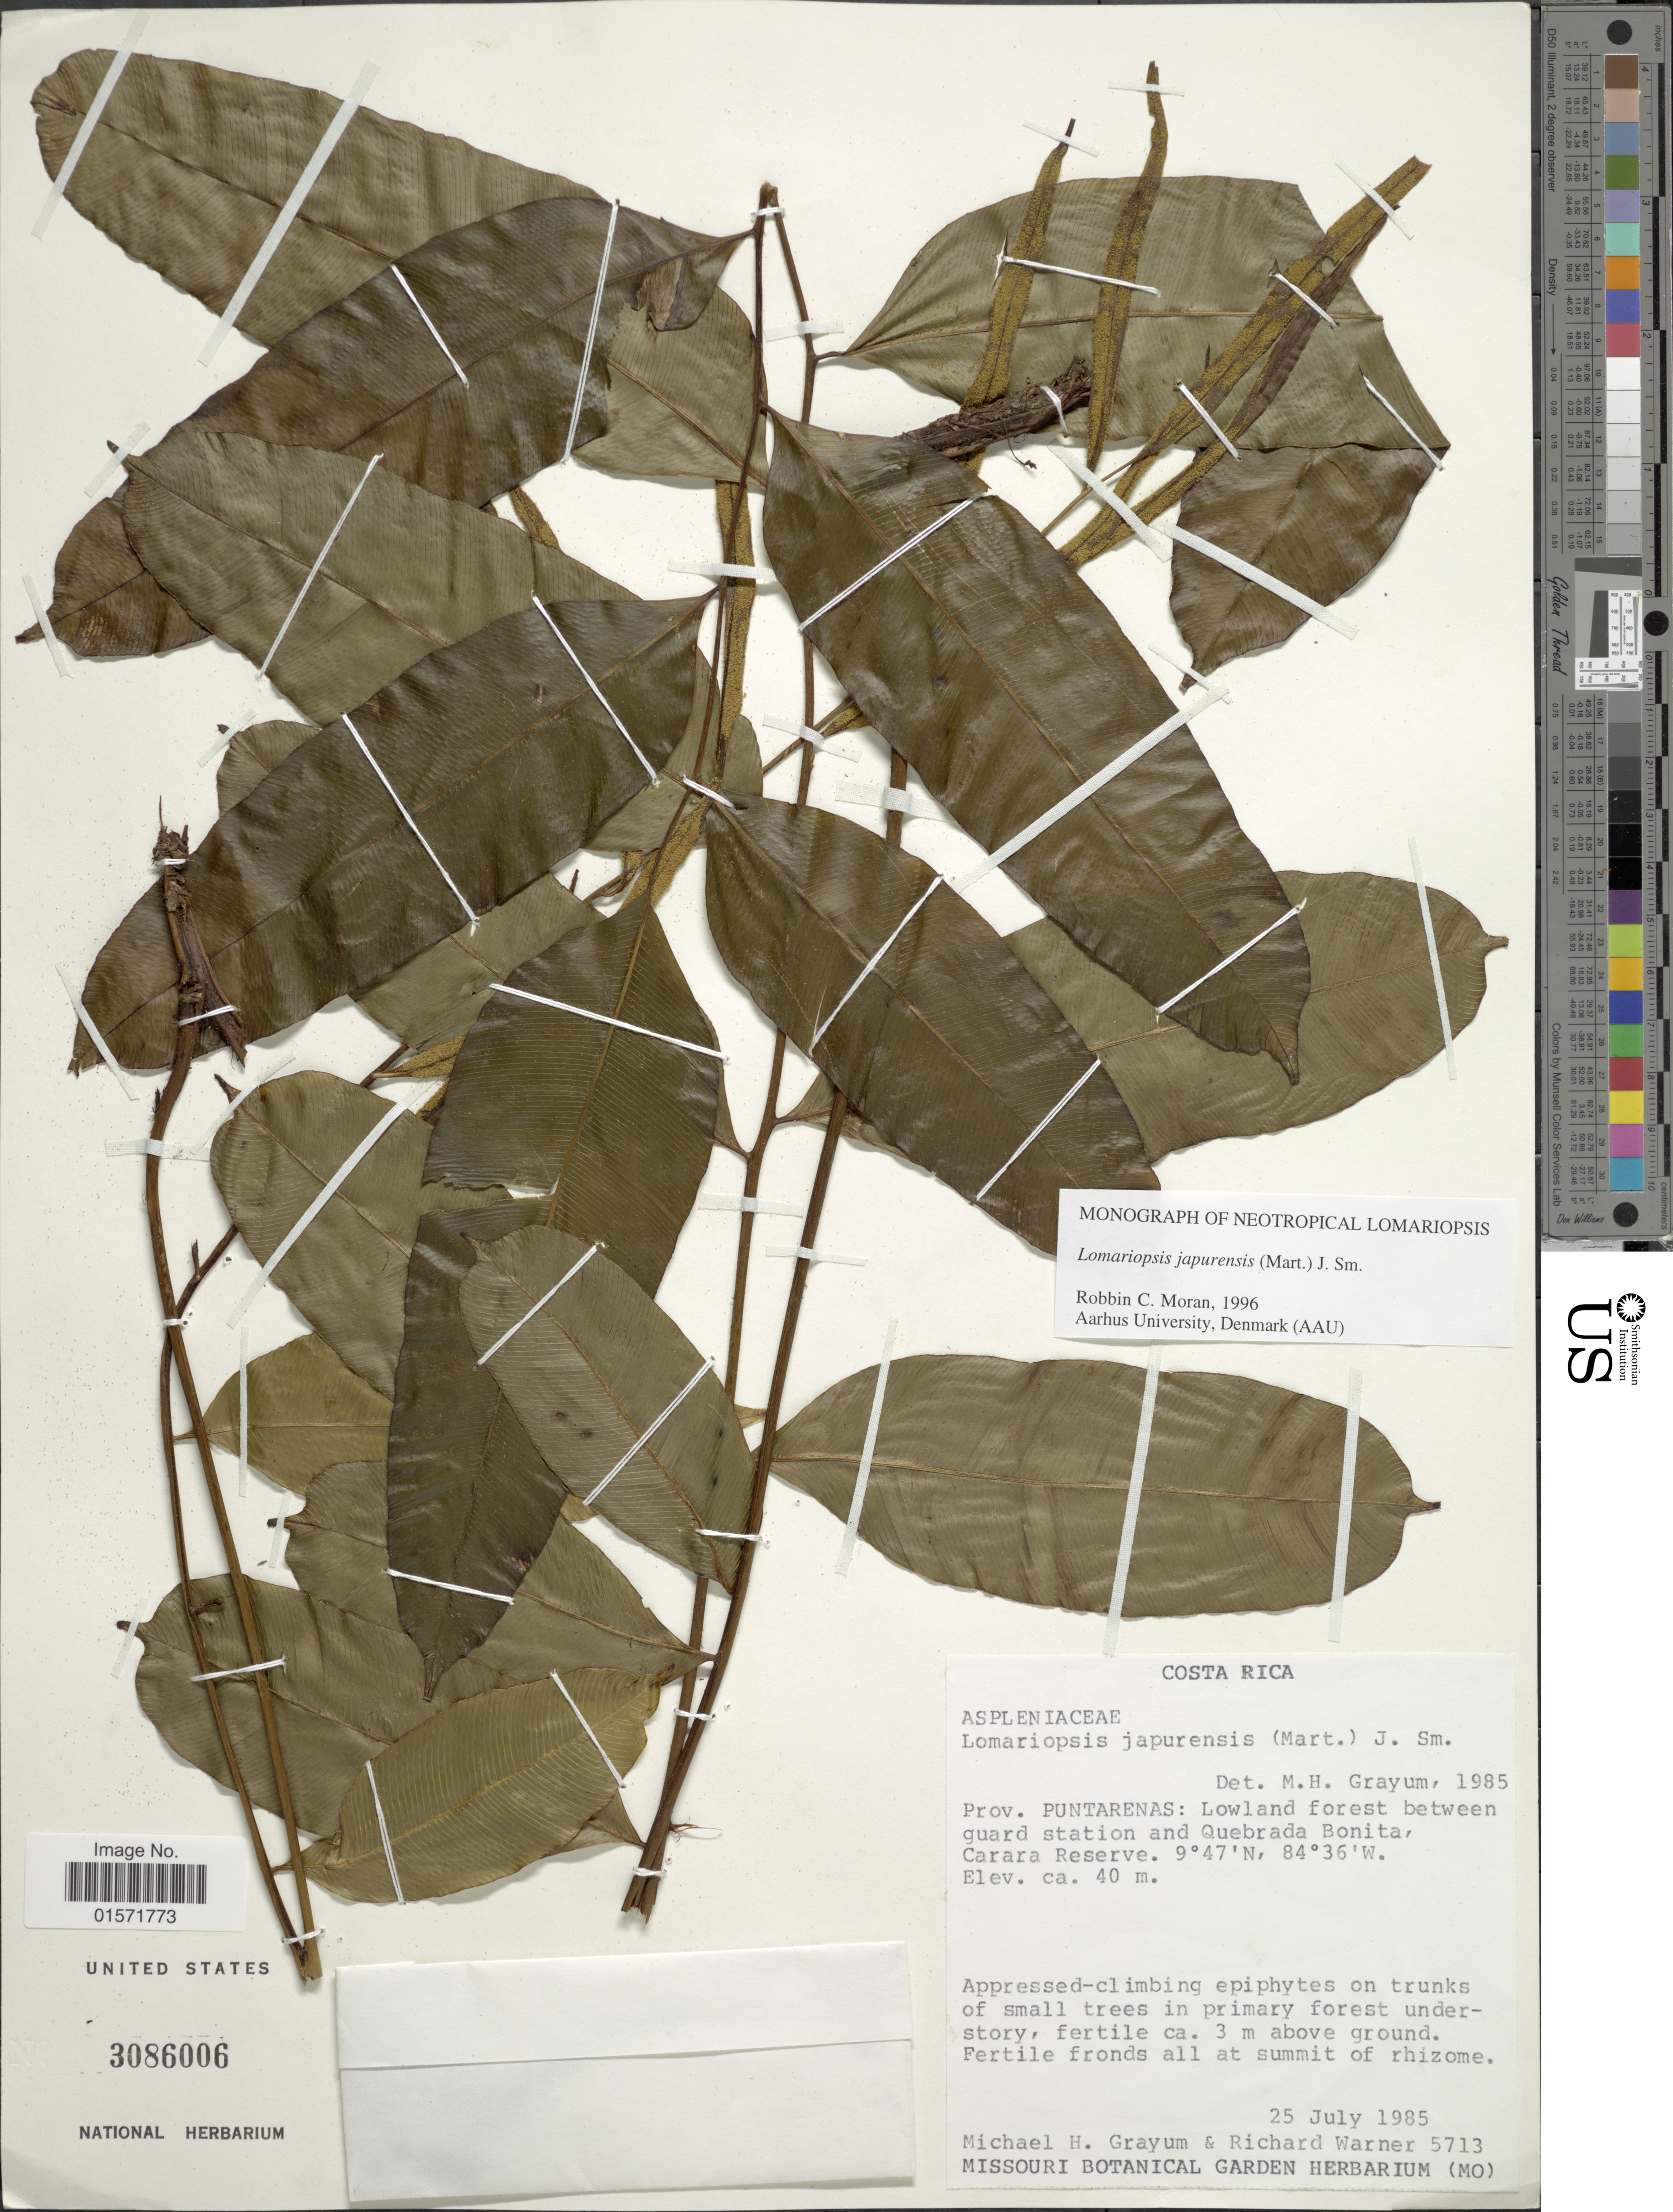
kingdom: Plantae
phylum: Tracheophyta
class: Polypodiopsida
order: Polypodiales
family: Lomariopsidaceae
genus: Lomariopsis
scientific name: Lomariopsis japurensis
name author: (Mart.) J. Sm.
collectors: M. H. Grayum & R. Warner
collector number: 5713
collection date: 1985-07-25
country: Costa Rica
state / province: Puntarenas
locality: Lowland forest between guard station and Quebrada Bonita, Carara Reserve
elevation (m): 40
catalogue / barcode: US 3086006